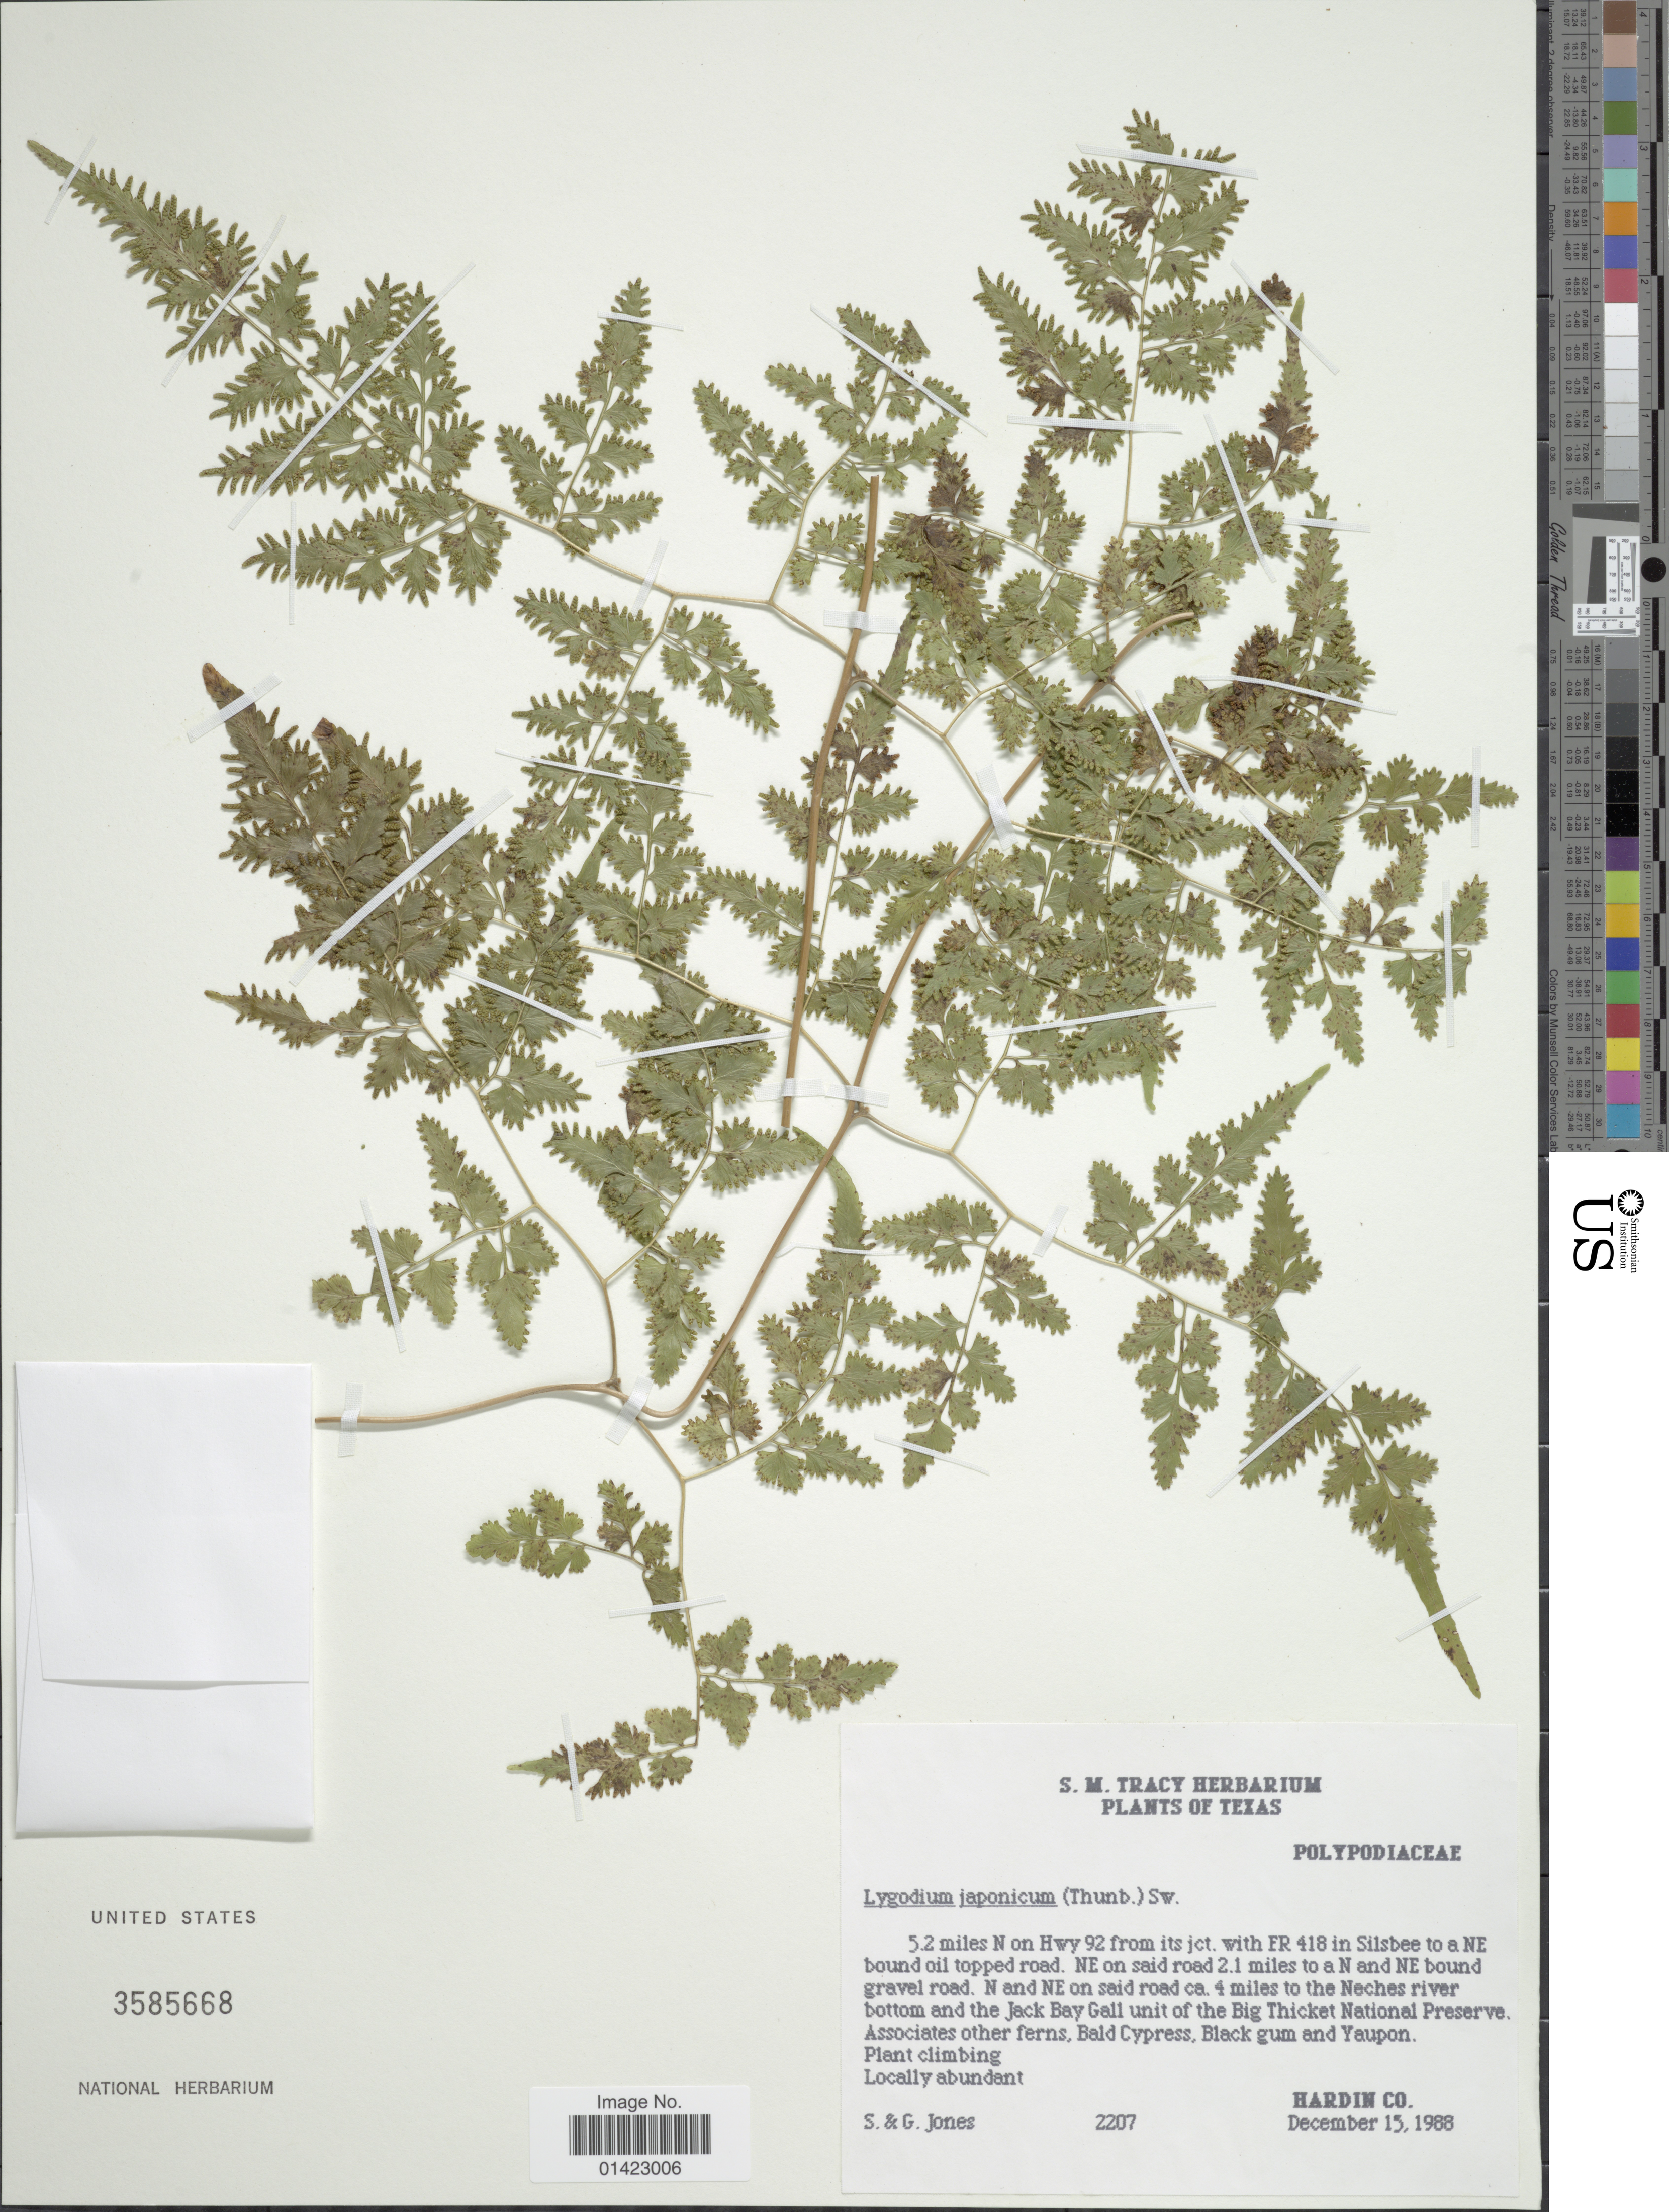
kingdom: Plantae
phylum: Tracheophyta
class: Polypodiopsida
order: Schizaeales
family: Lygodiaceae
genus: Lygodium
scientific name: Lygodium japonicum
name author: (Thunb.) Sw.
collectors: S. Jones & G. Jones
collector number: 2207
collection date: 1988-12-15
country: United States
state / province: Texas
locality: Texas, 5.2 miles N of Hwy 92 from its jct, with FR418 in silsbee to a NE bound oil topped road, NE on said road 2.1 miles to a N and NE bound gravel road, N and NE on said road ca. 4 miles to the neches river bottom and the Jack Bay Gall unit of the Big Thicket National preserve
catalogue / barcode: US 3585668